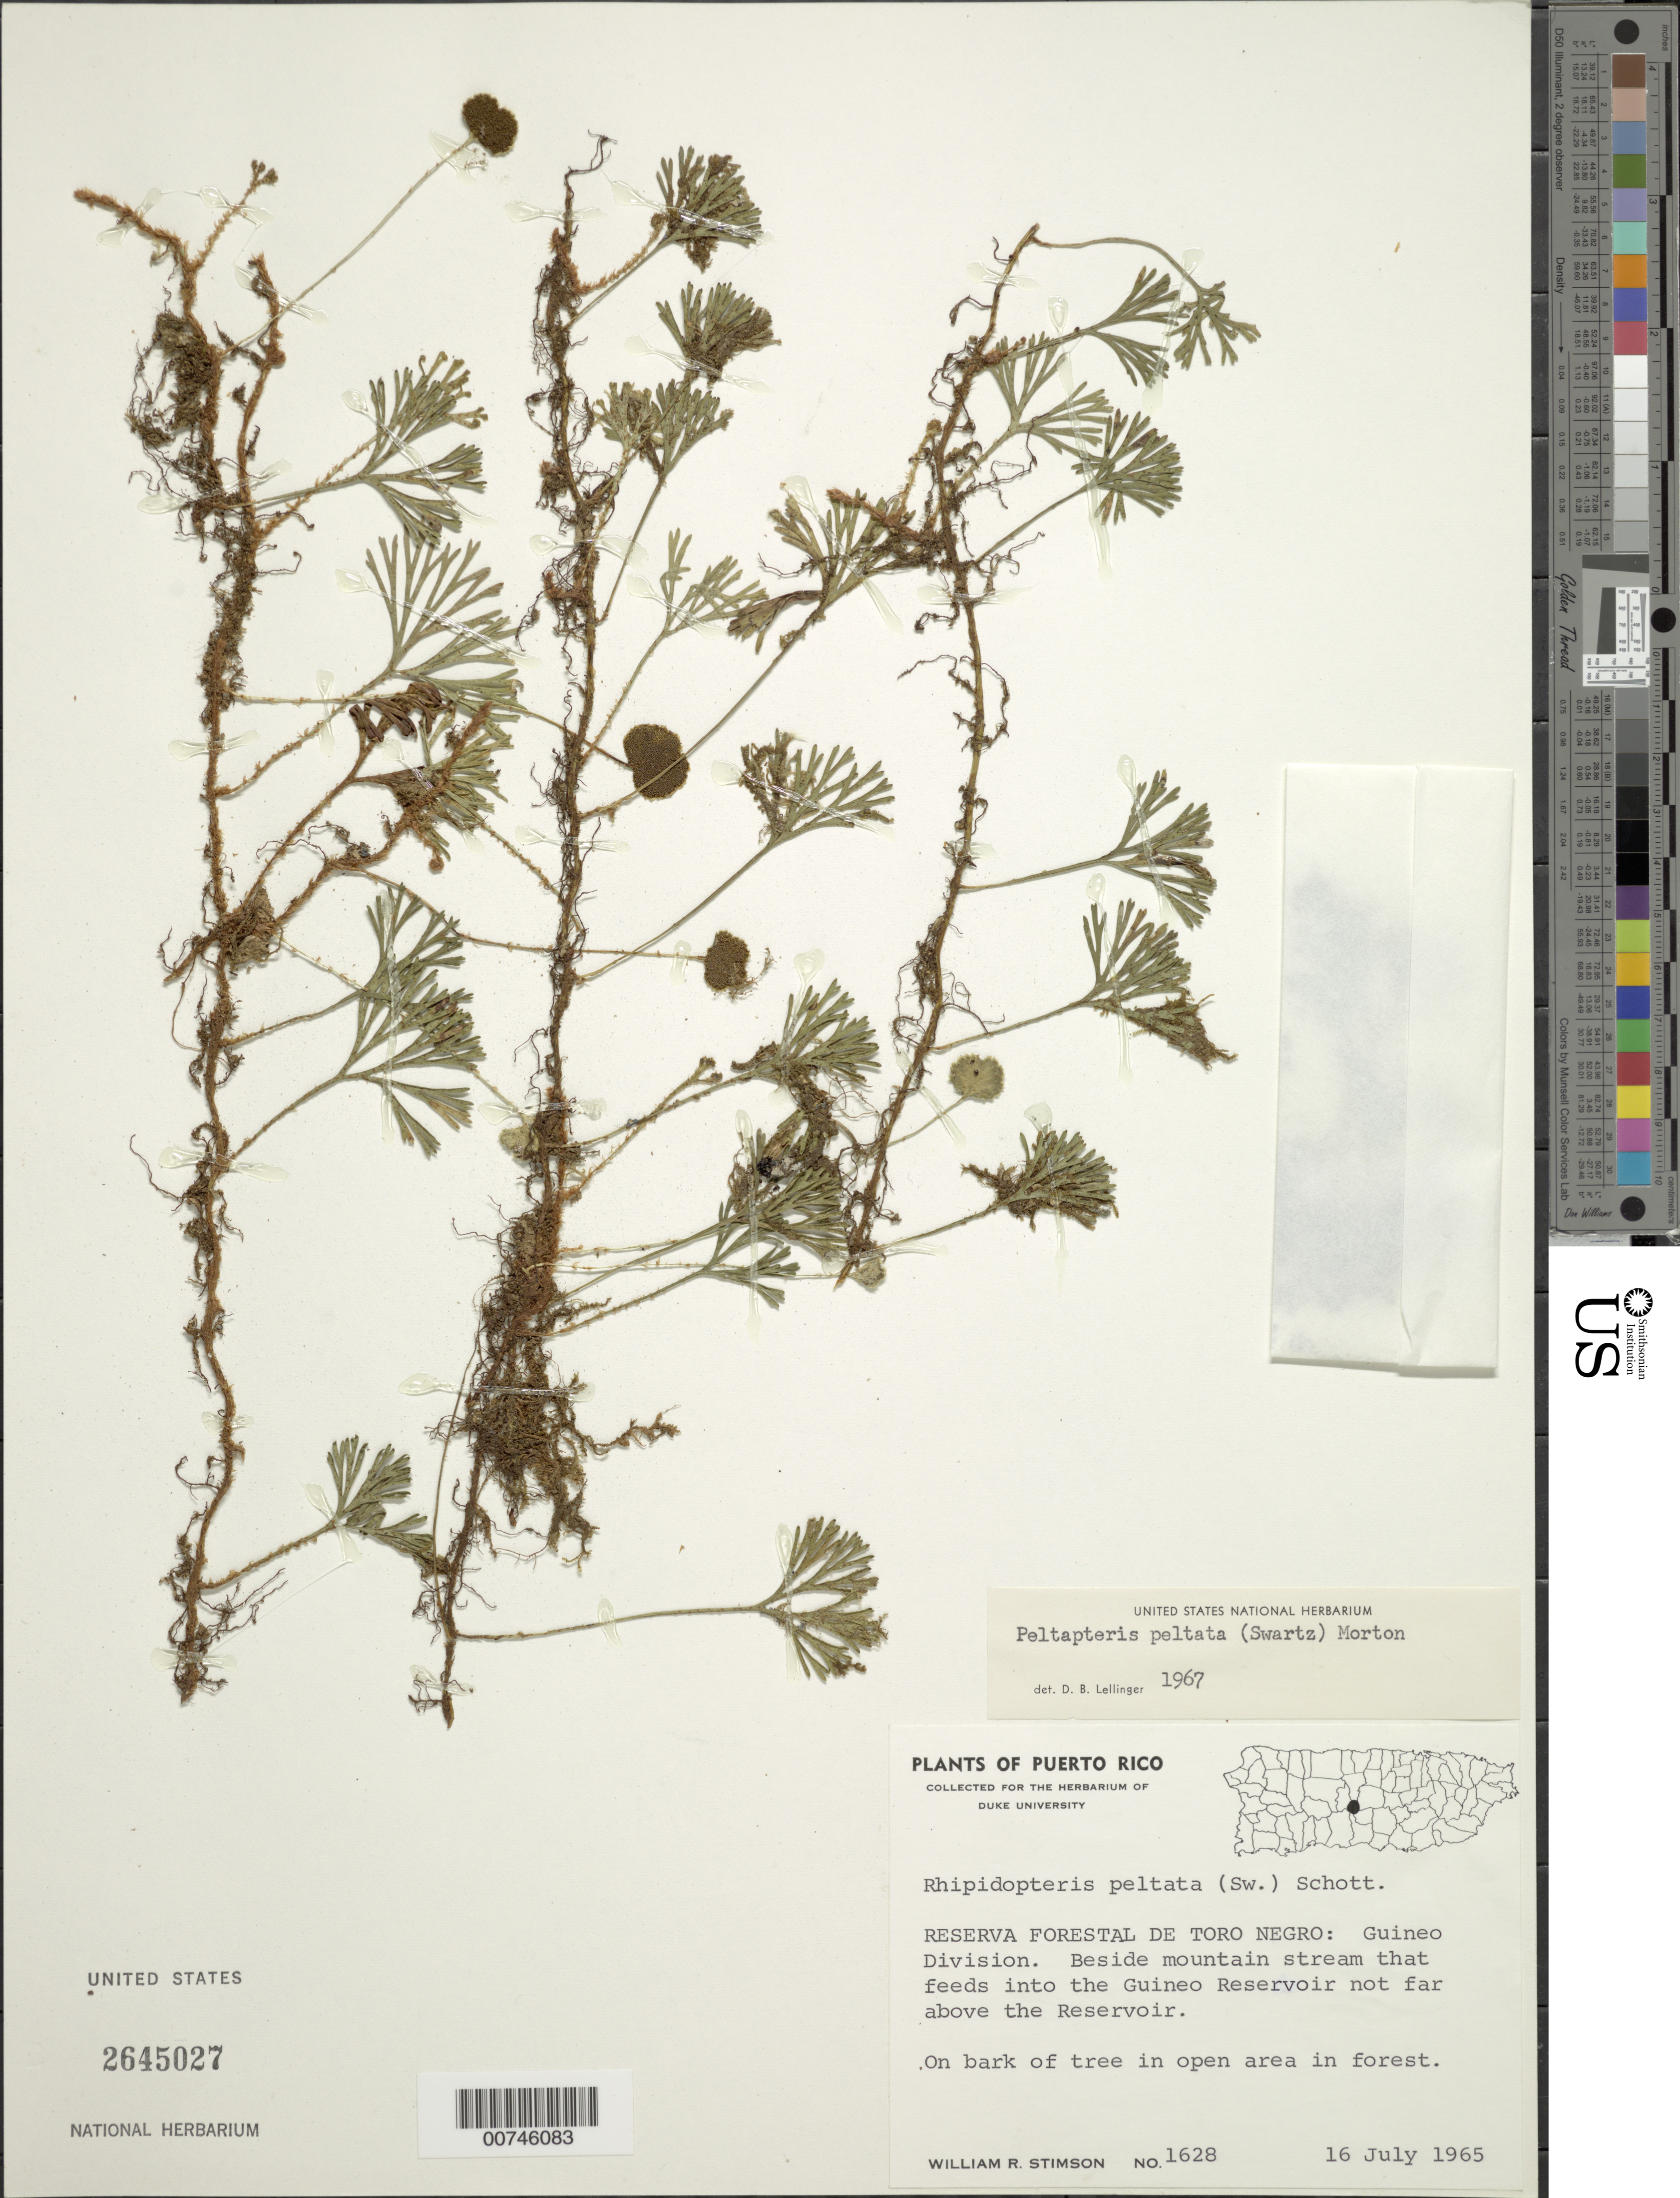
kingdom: Plantae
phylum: Tracheophyta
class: Polypodiopsida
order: Polypodiales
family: Dryopteridaceae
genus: Elaphoglossum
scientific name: Elaphoglossum peltatum f. peltatum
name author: (Sw.) Urb.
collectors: W. R. Stimson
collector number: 1628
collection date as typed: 16 Jul 1965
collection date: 1965-07-16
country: Puerto Rico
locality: Reserva Forestal de Toro Negro: Guineo Division. Beside mountain stream that feeds into the Guineo Reservoir not far above the Reservoir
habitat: On bark of tree in open area in forest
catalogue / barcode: US 2645027